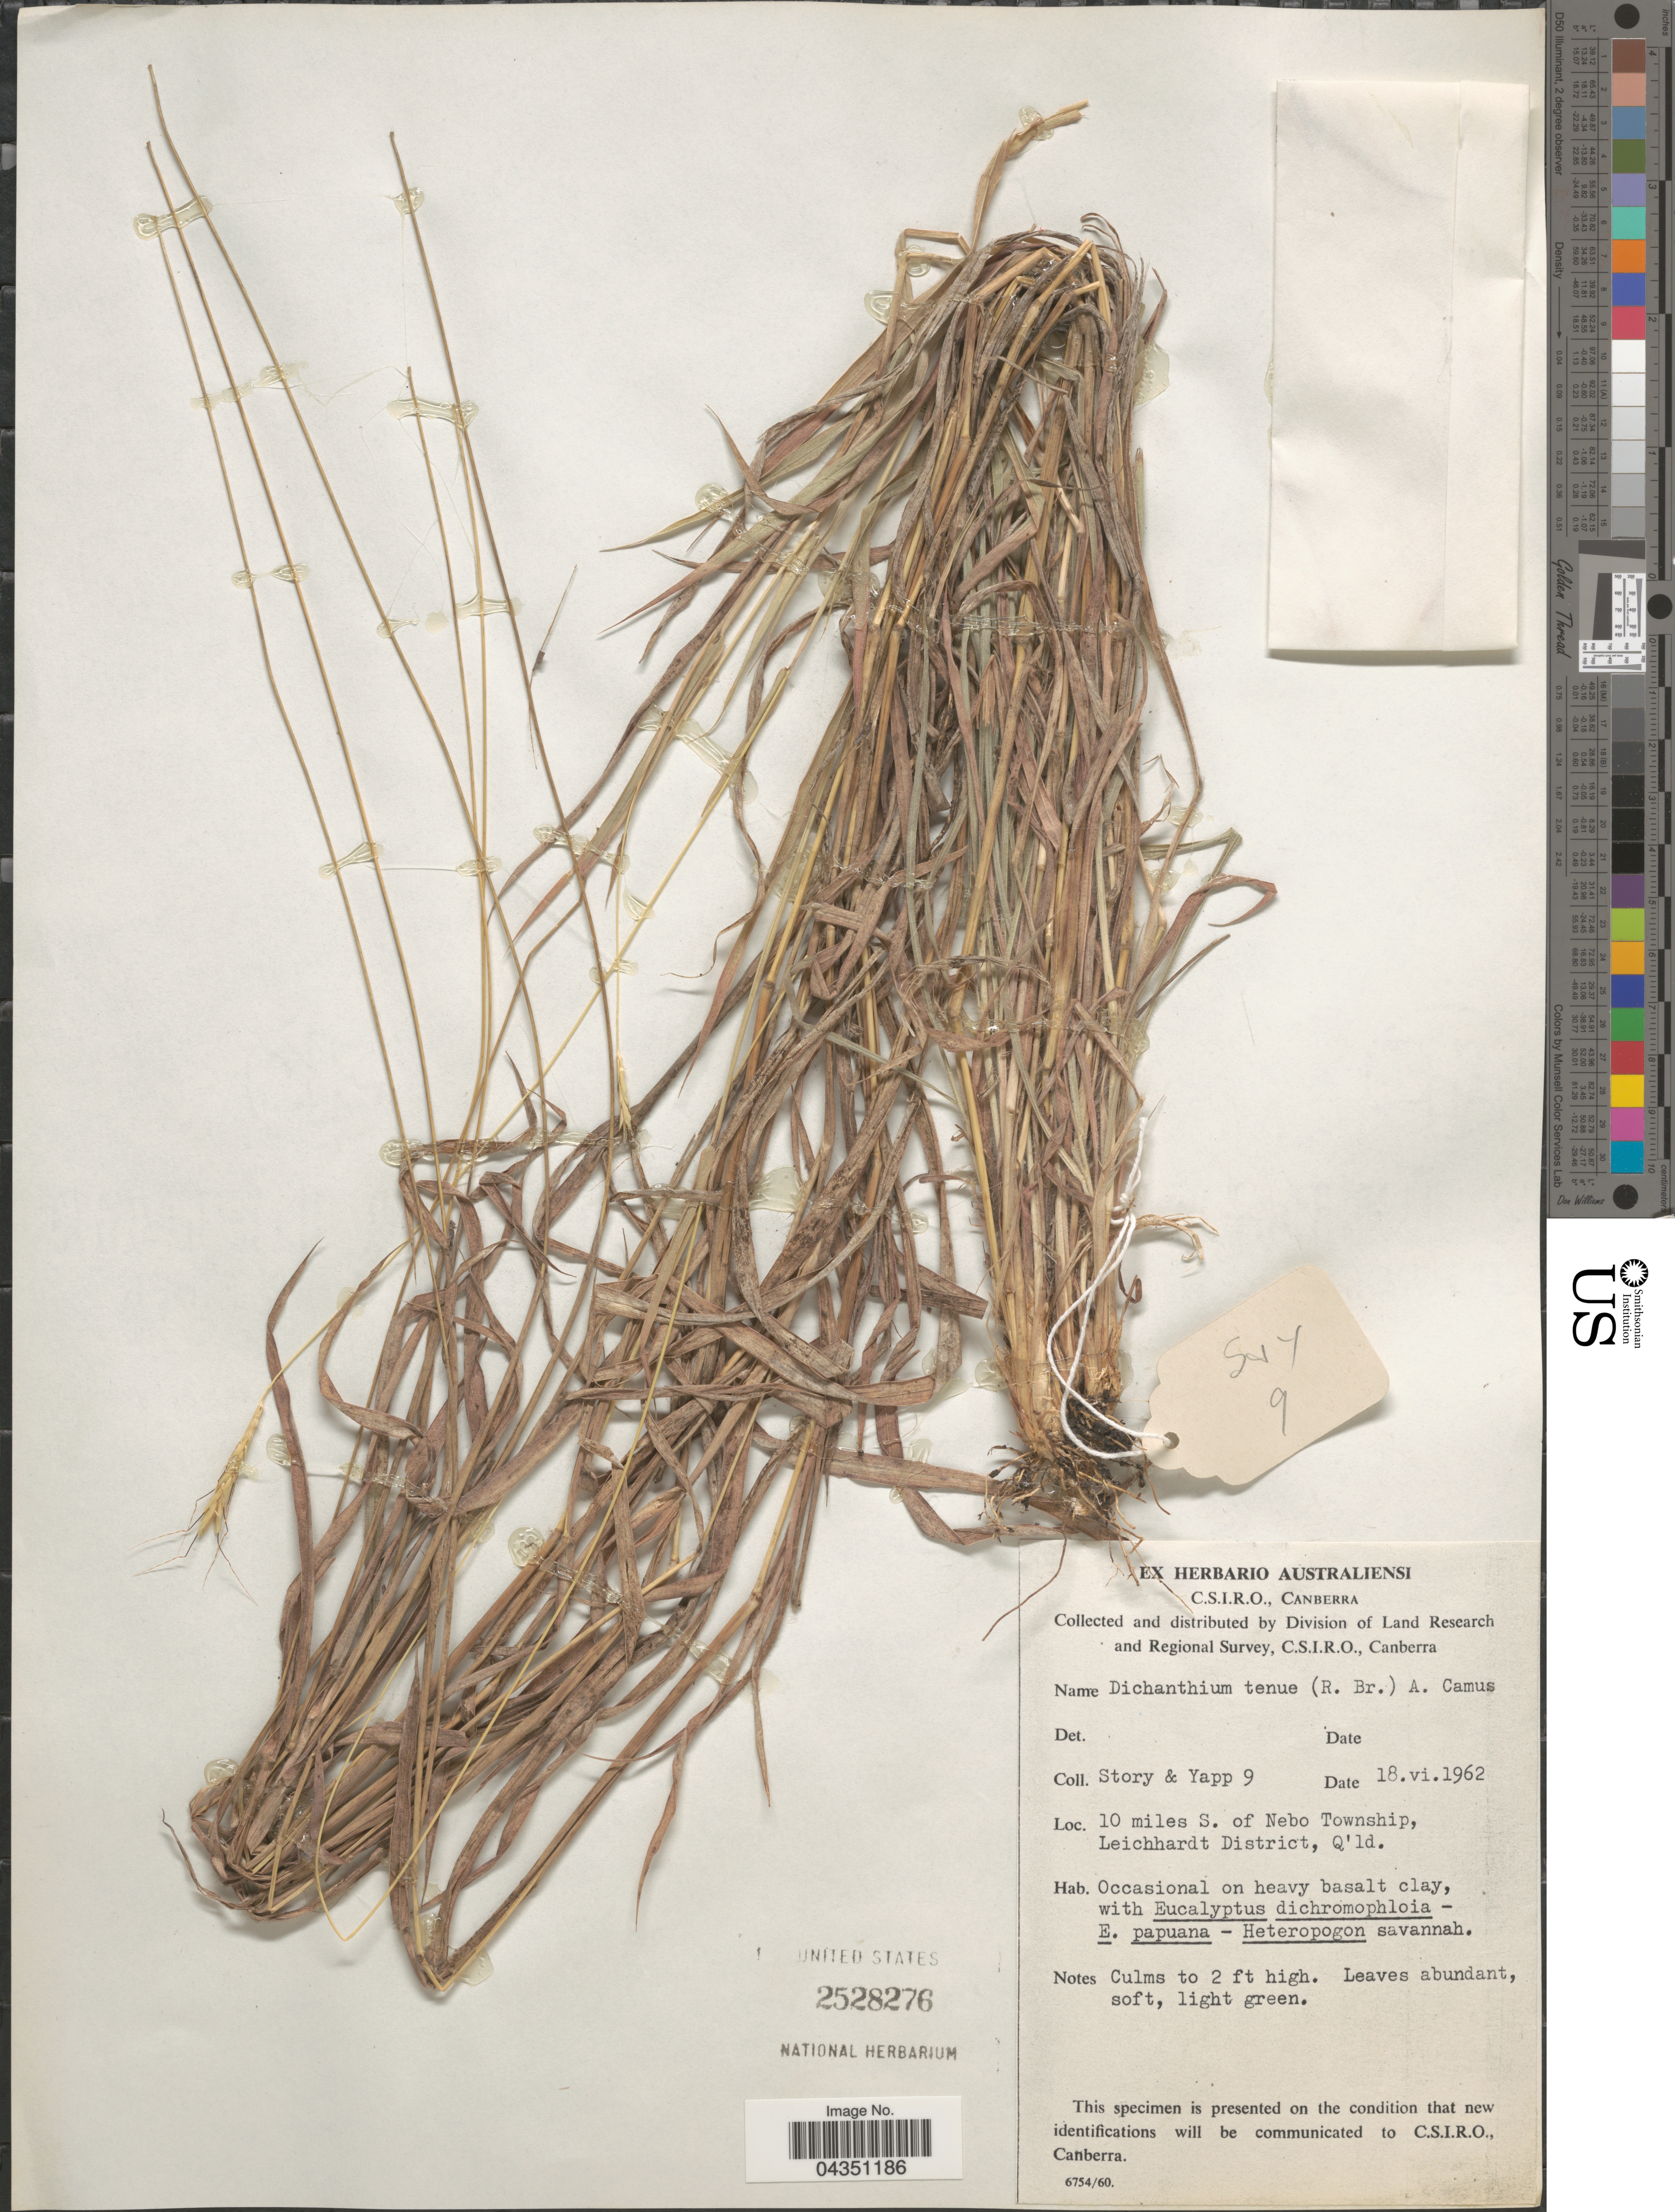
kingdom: Plantae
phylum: Tracheophyta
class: Liliopsida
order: Poales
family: Poaceae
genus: Dichanthium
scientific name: Dichanthium tenue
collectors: -. Story & Yapp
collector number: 9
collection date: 1962-06-18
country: Australia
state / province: Queensland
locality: Division of Land Research and Regional Survey. 10 miles S. of Nebo Township, Leichardt District, Q'ld.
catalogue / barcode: US 2528276